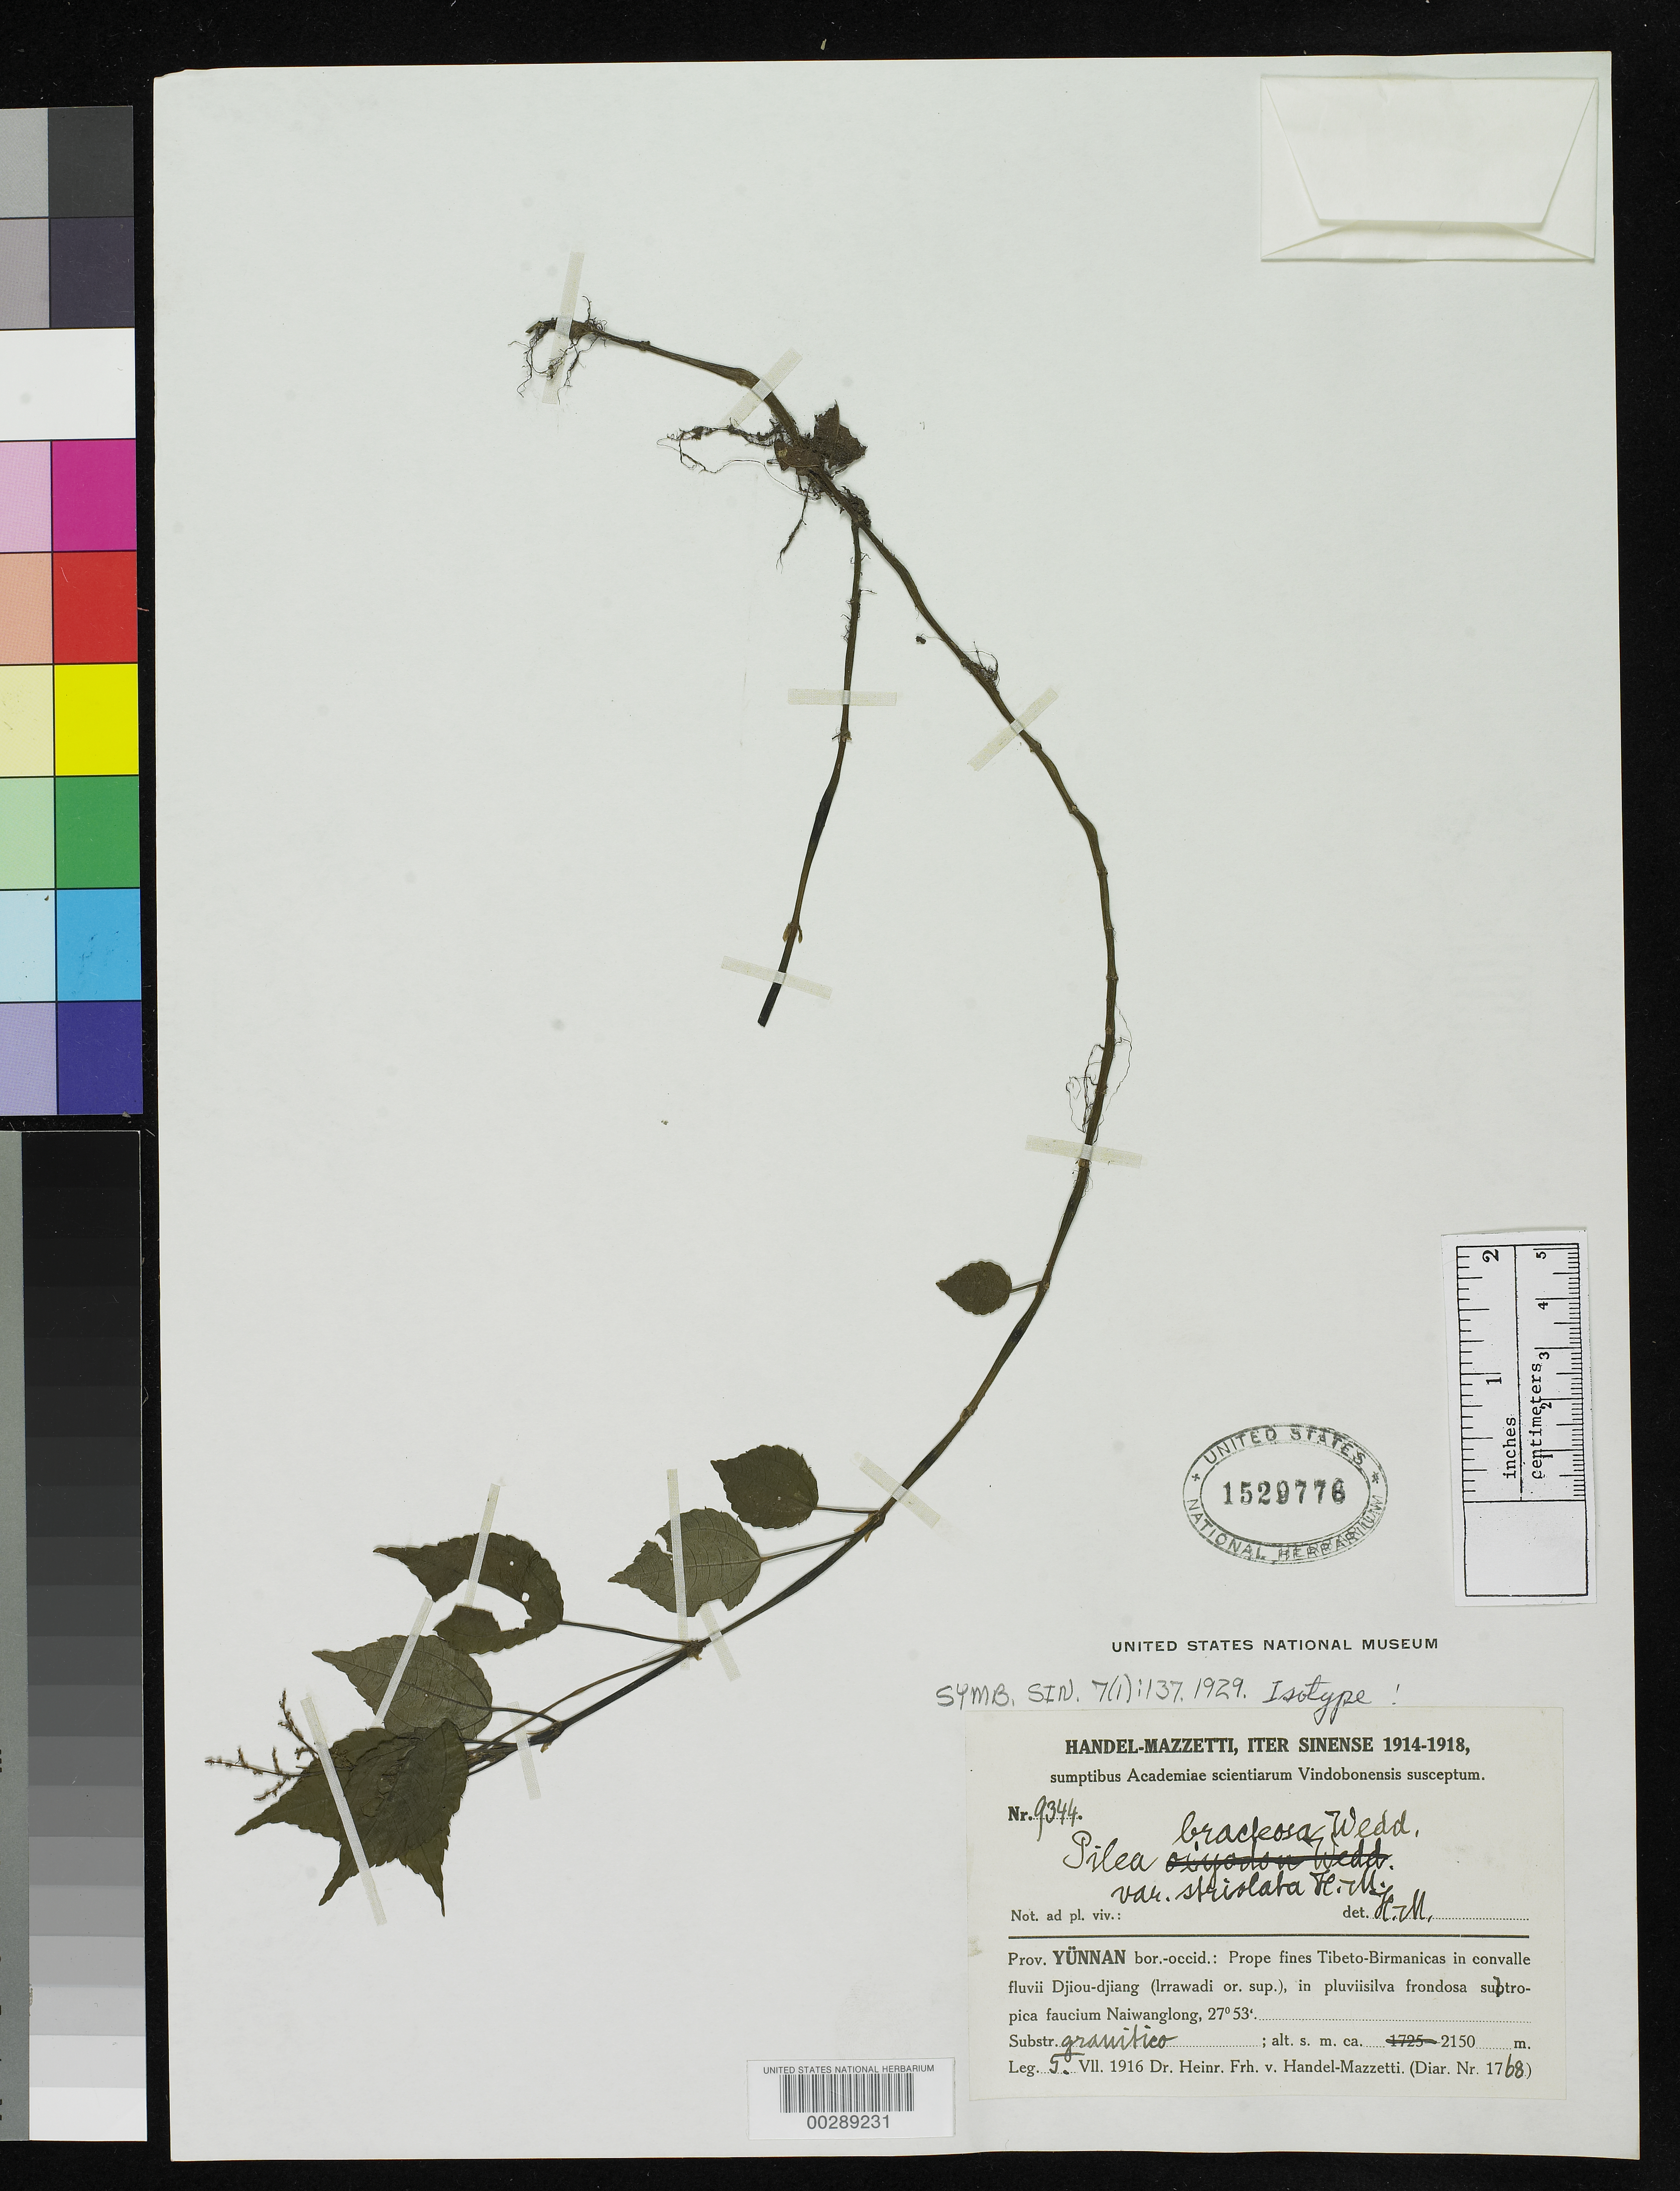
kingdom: Plantae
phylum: Tracheophyta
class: Magnoliopsida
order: Rosales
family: Urticaceae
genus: Pilea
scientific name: Pilea bracteosa var. striolata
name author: Hand.-Mazz.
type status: Isotype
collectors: H. Handel-Mazzetti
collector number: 9344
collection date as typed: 05 Jul 1916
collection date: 1916-07-05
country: China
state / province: Yunnan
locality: Tibeto-Birmanicas inconvalle fluvii Djiou-Djiang (Irrawadi of Sup.), in Pluvii silva subtropica faucium Naiwanglong.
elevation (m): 2150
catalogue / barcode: US 1529776